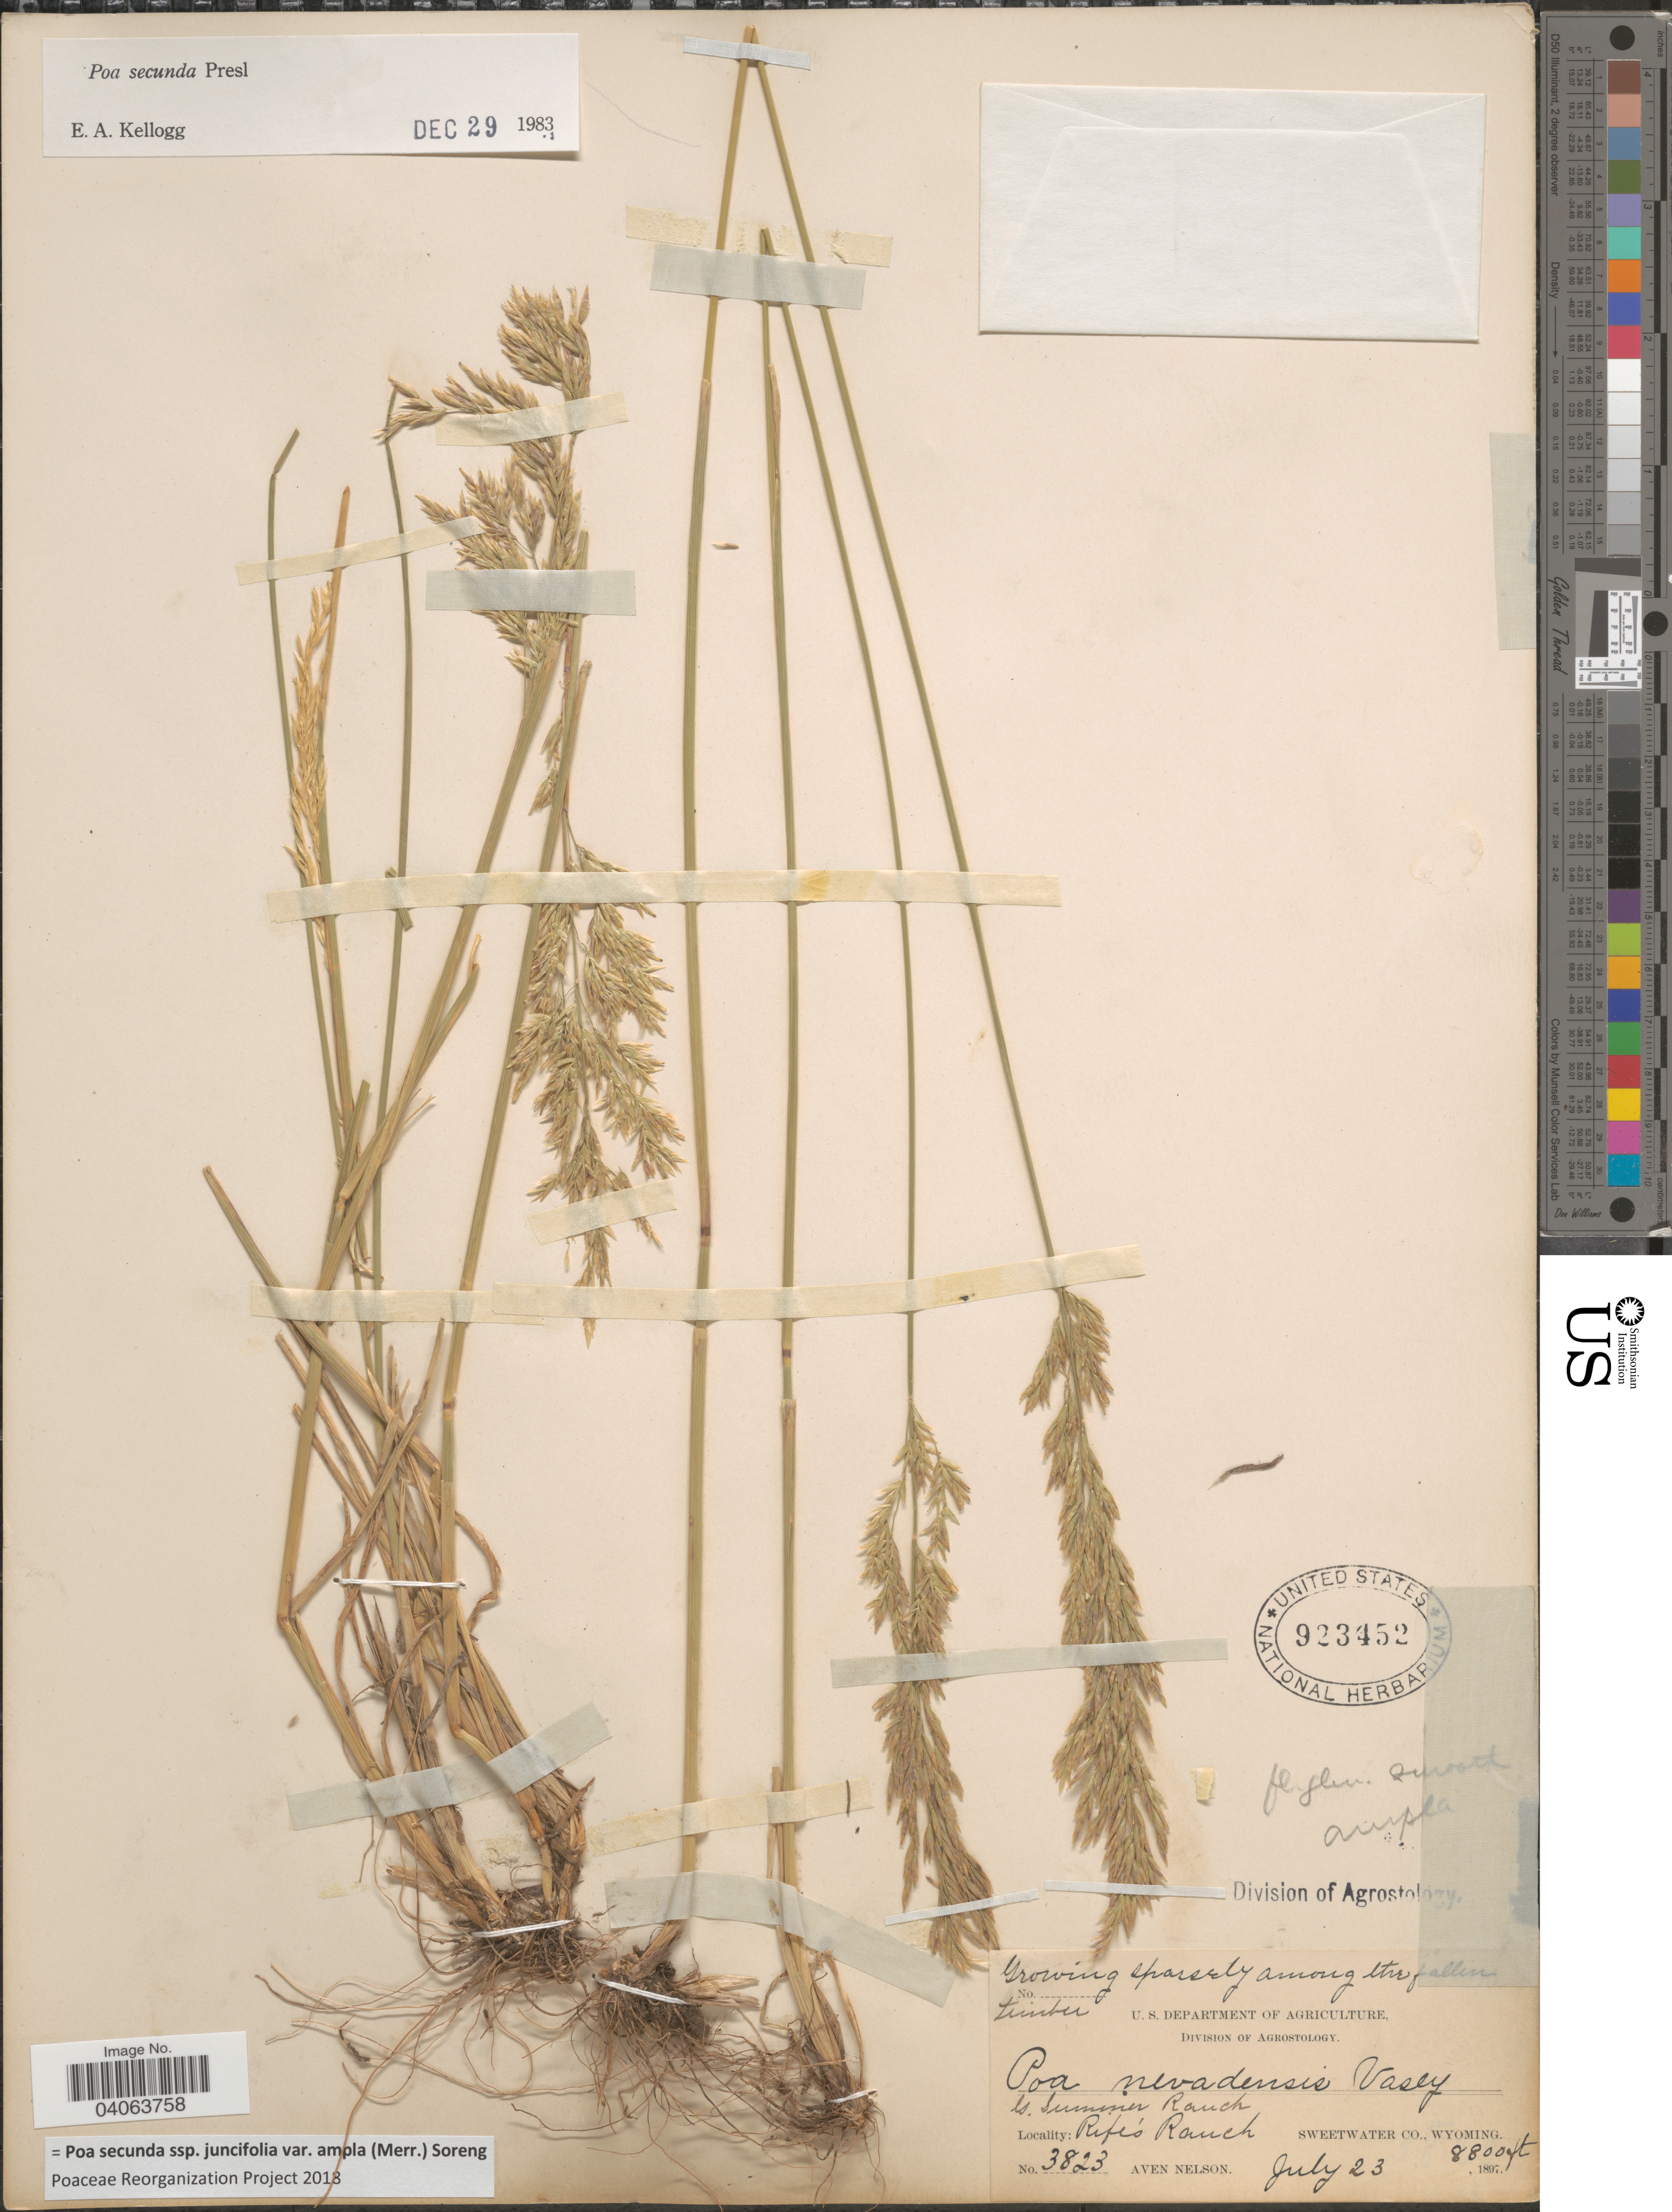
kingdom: Plantae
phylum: Tracheophyta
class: Liliopsida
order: Poales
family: Poaceae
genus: Poa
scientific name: Poa secunda subsp. juncifolia var. ampla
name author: (Merr.) Soreng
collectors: A. Nelson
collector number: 3823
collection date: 1897-07-23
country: United States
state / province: Wyoming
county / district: Sweetwater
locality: Growing sparsely among the fallen timber. Rife's Ranch. Sweetwater Co.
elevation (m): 2682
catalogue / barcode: US 923452